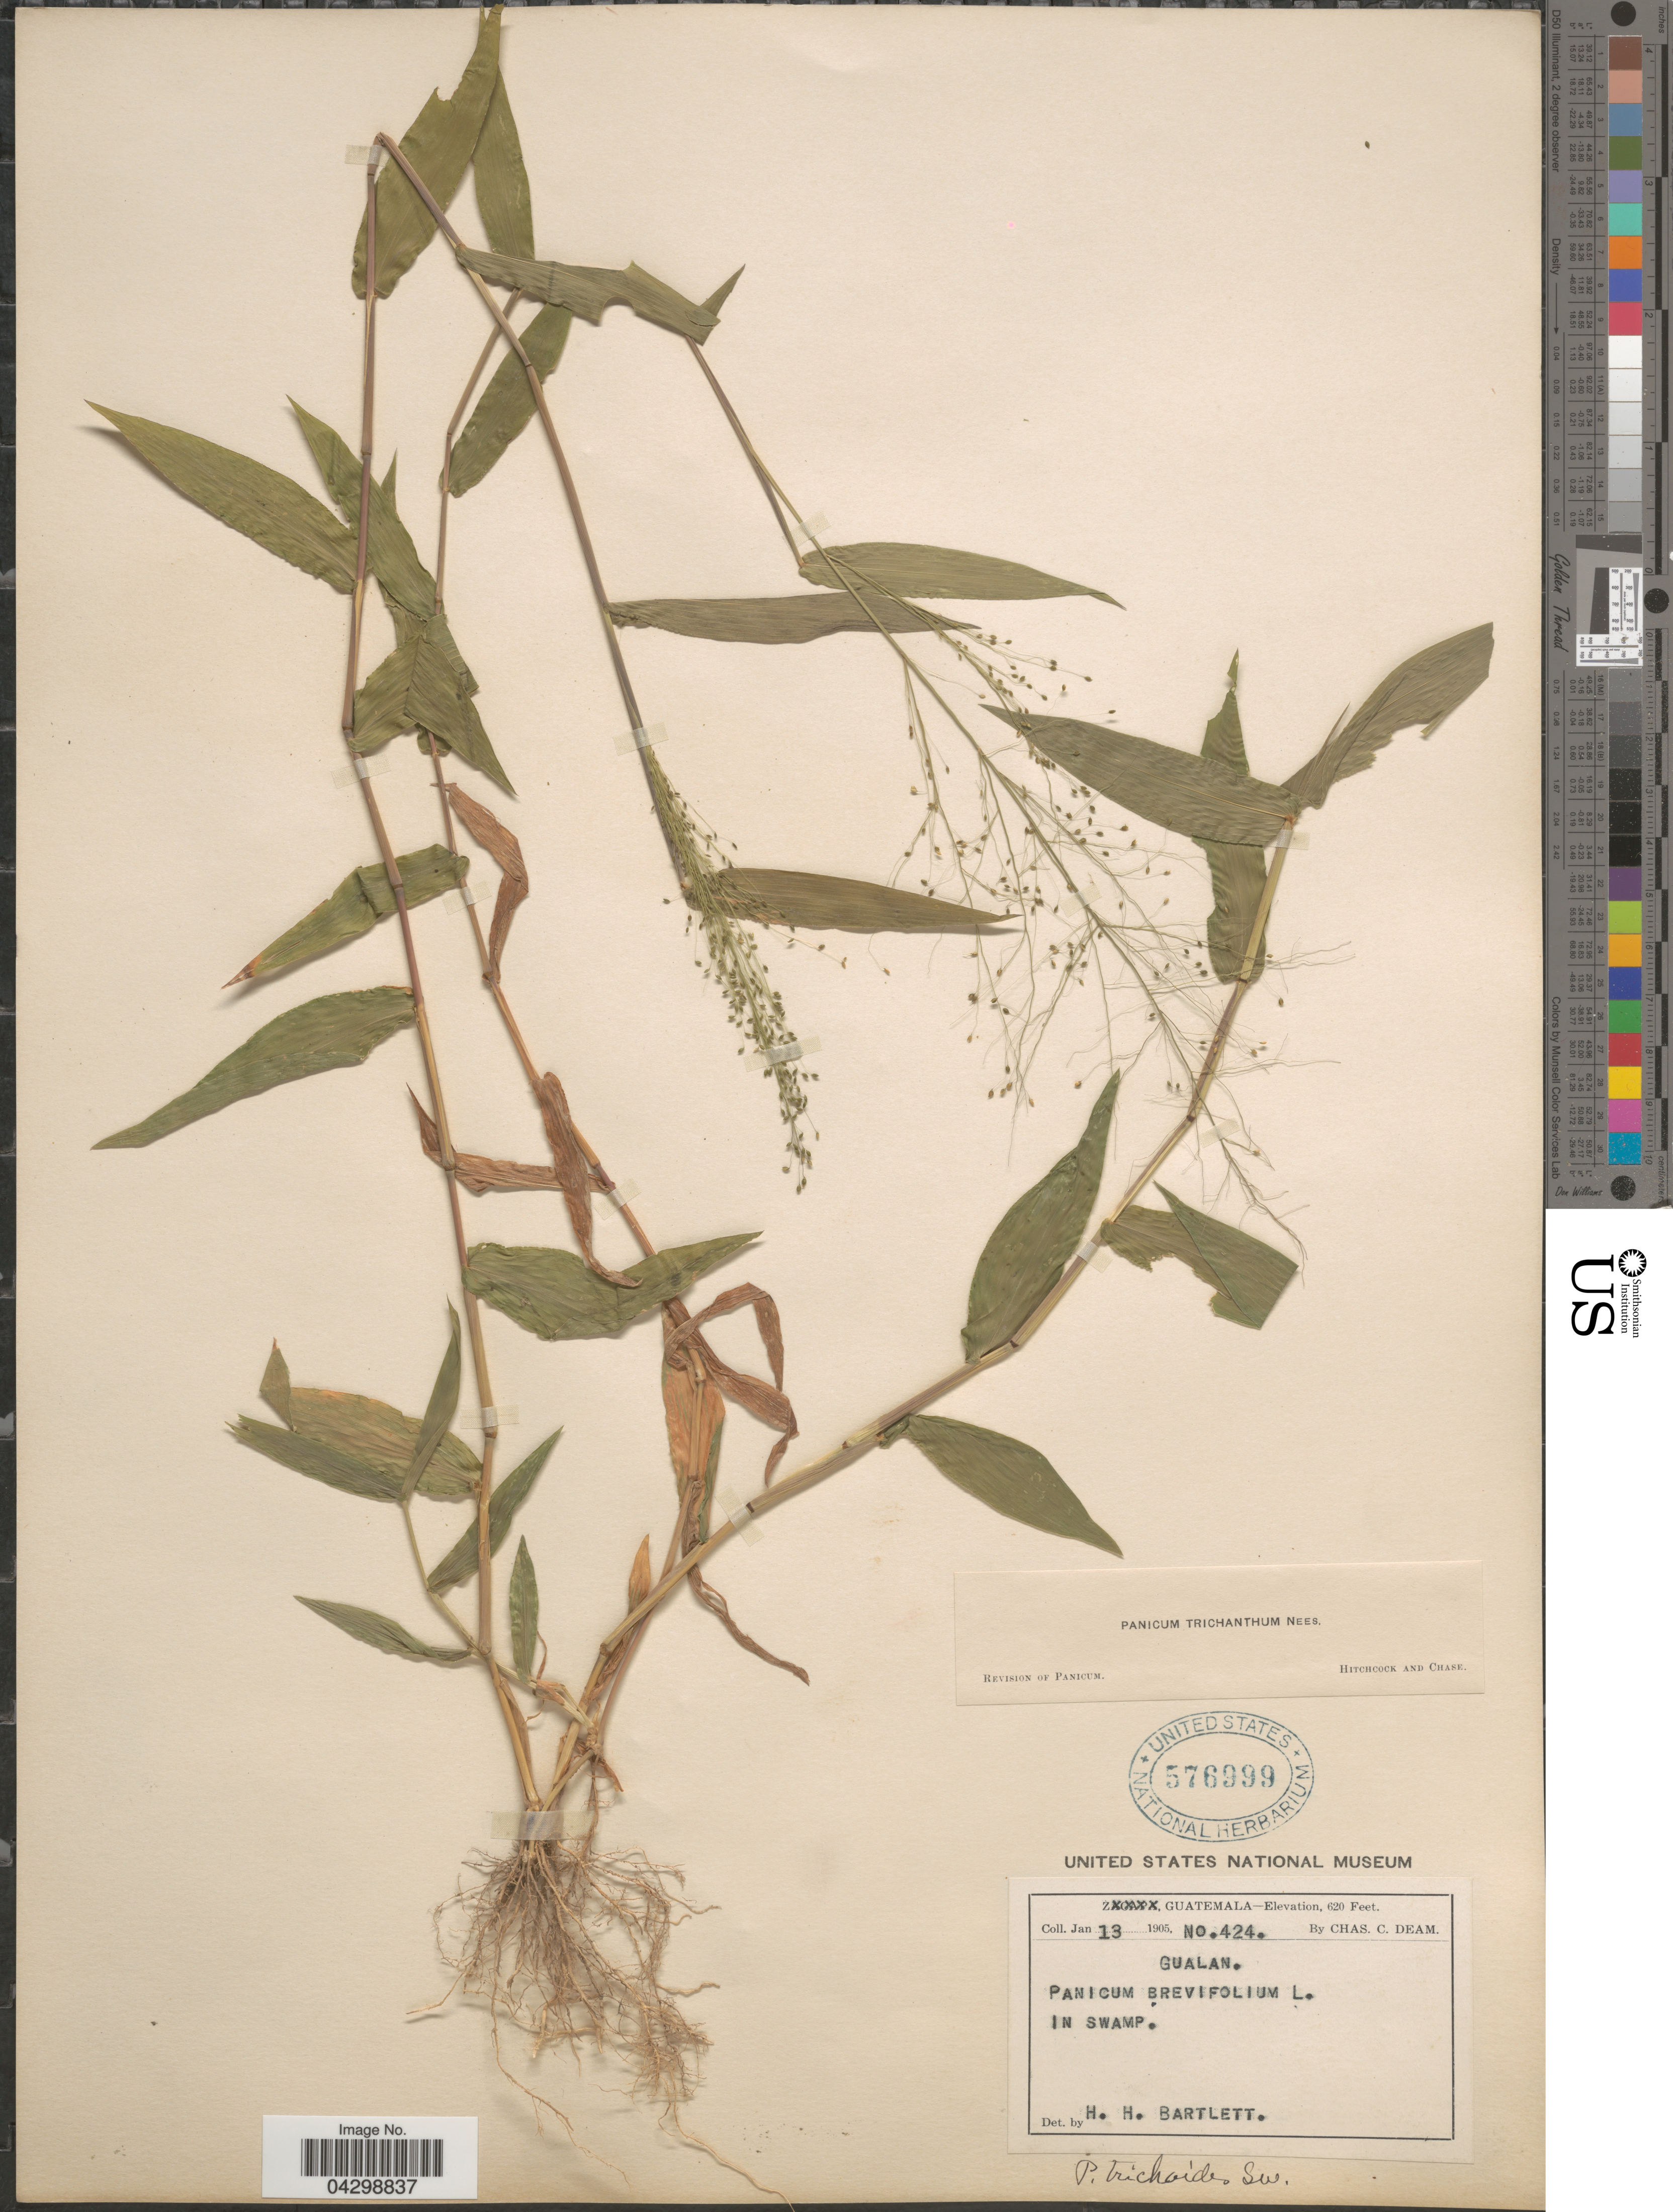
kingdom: Plantae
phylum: Tracheophyta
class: Liliopsida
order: Poales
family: Poaceae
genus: Panicum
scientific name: Panicum trichanthum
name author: Nees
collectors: C. C. Deam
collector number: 424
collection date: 1905-01-13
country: Guatemala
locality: Gualan. In swamp.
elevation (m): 189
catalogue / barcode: US 576999